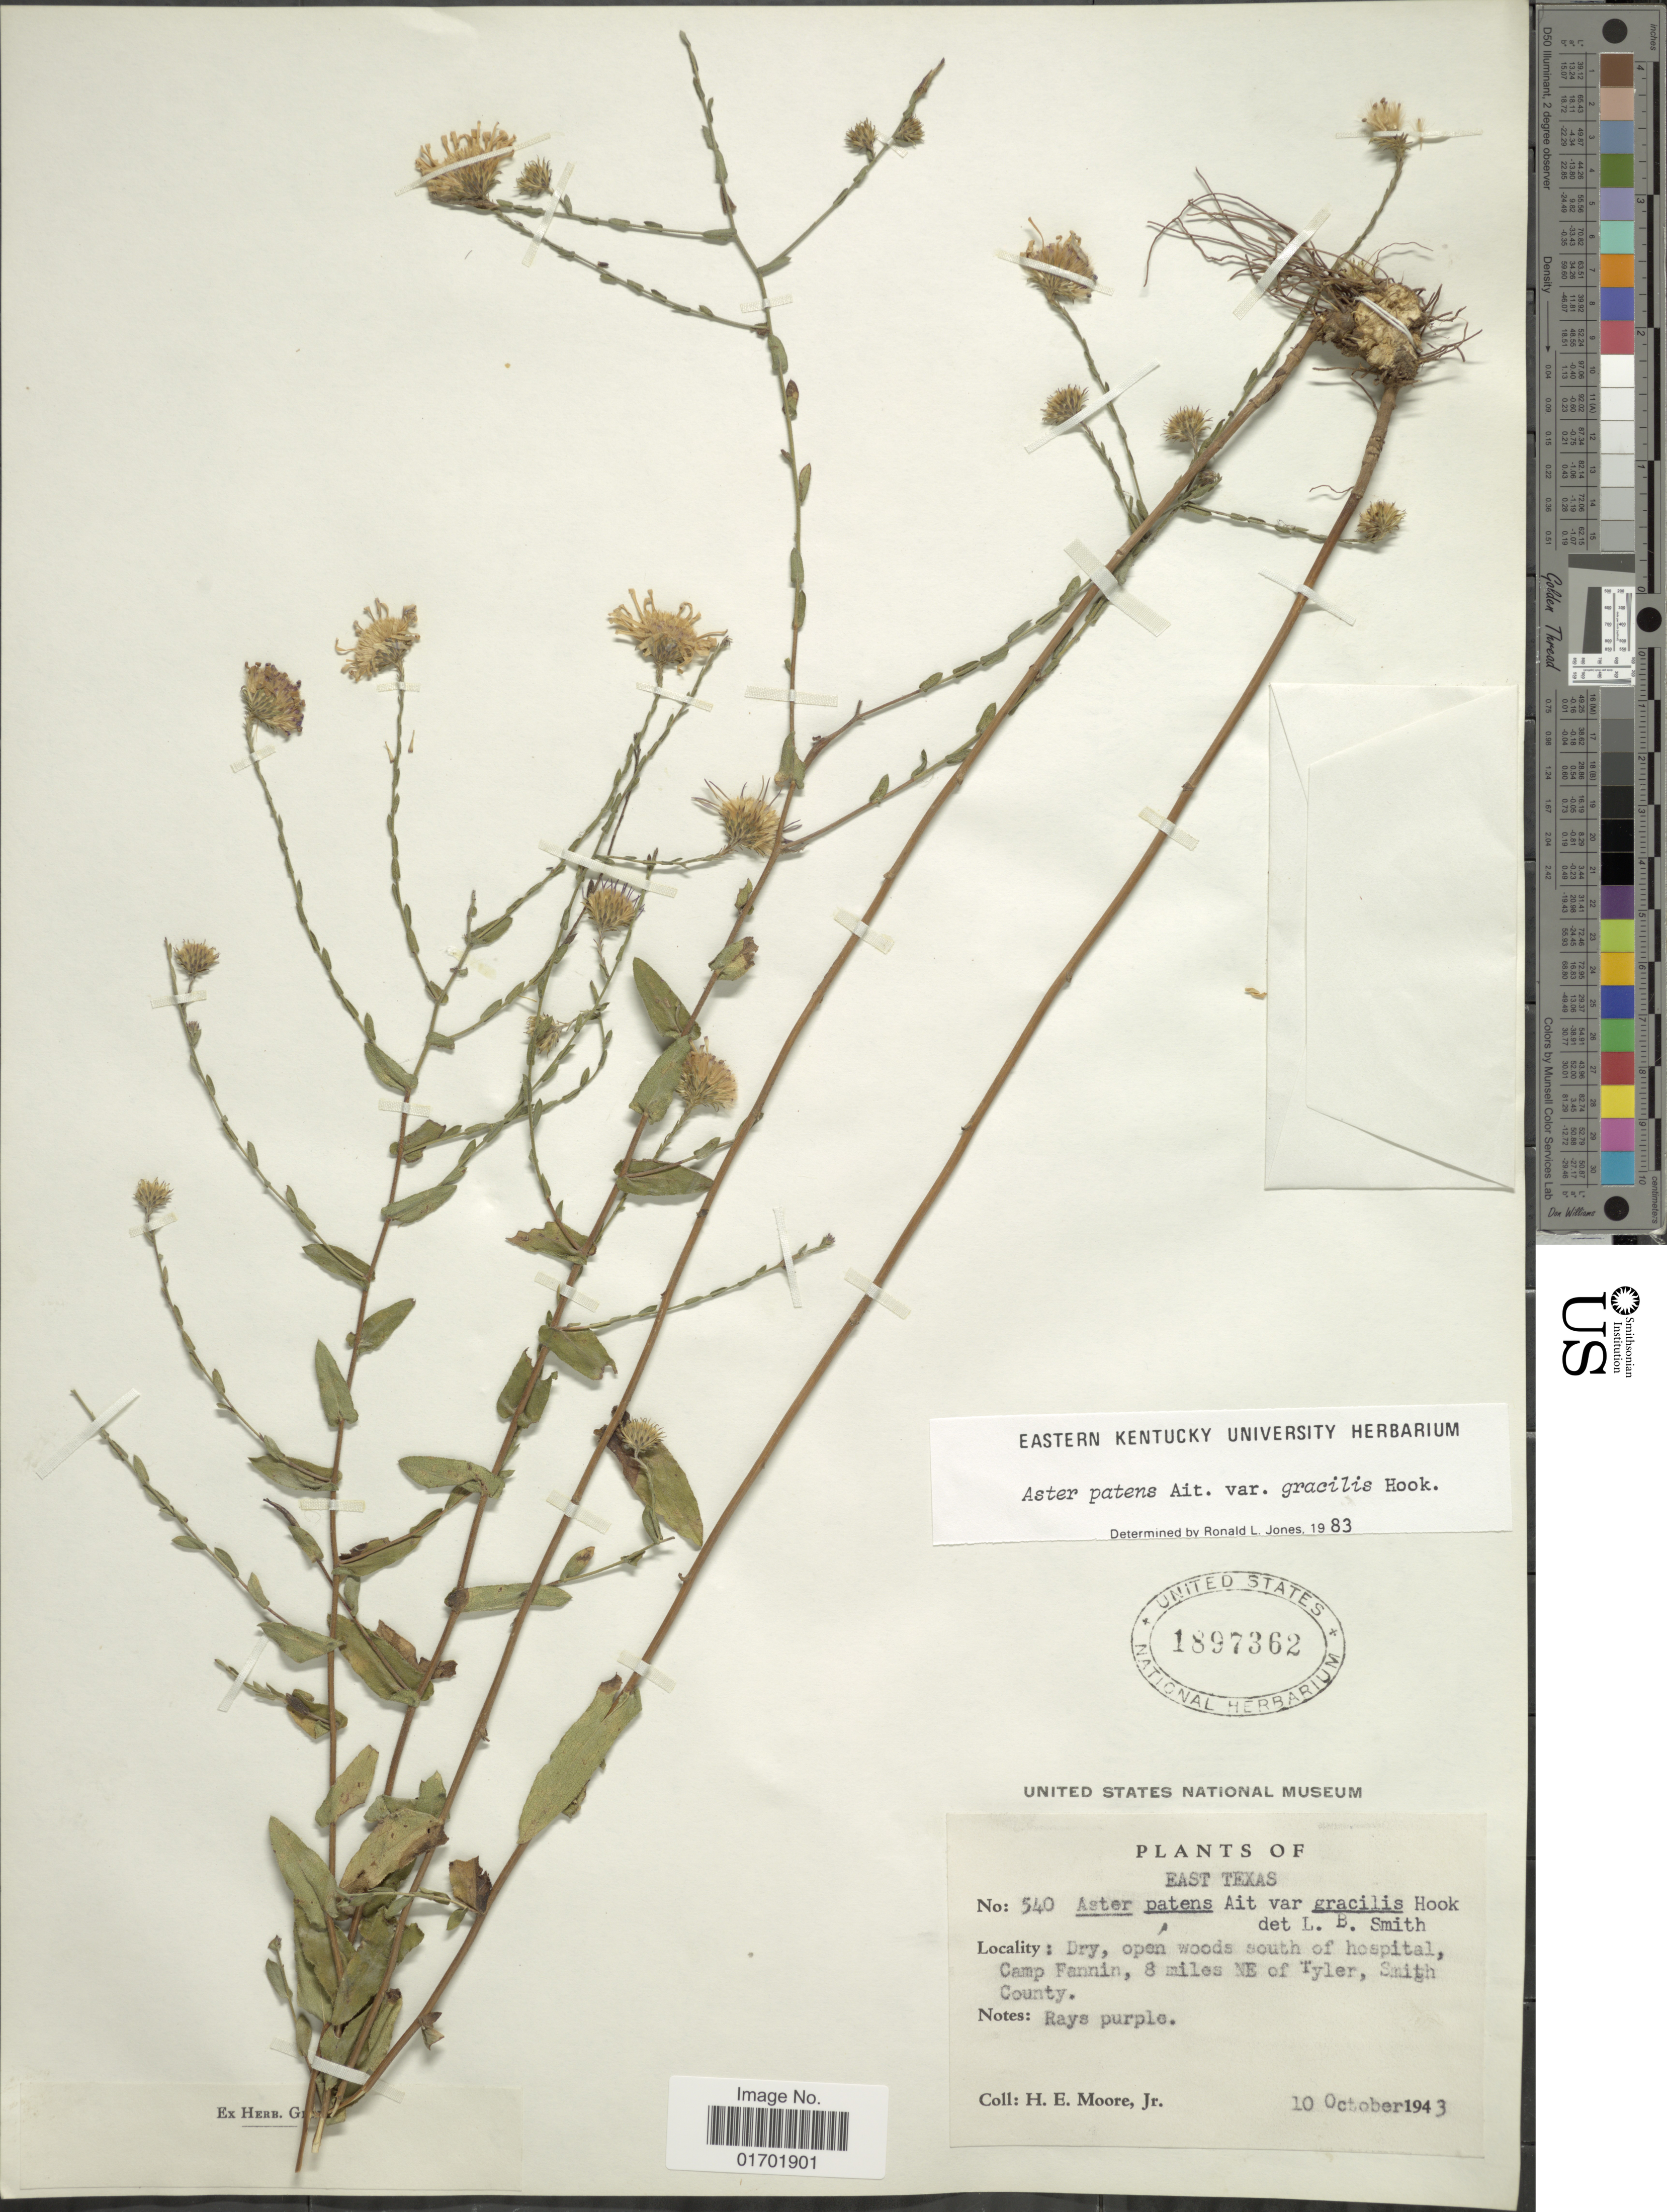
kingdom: Plantae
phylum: Tracheophyta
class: Magnoliopsida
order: Asterales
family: Asteraceae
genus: Symphyotrichum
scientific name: Symphyotrichum patens var. gracile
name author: (Hook.) G.L. Nesom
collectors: H. Moore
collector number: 540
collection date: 1943-10-10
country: United States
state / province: Texas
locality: East Texas, south of hospital, Camp Fannin, 8 miles NE of Tyler, Smith County.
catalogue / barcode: US 1897362